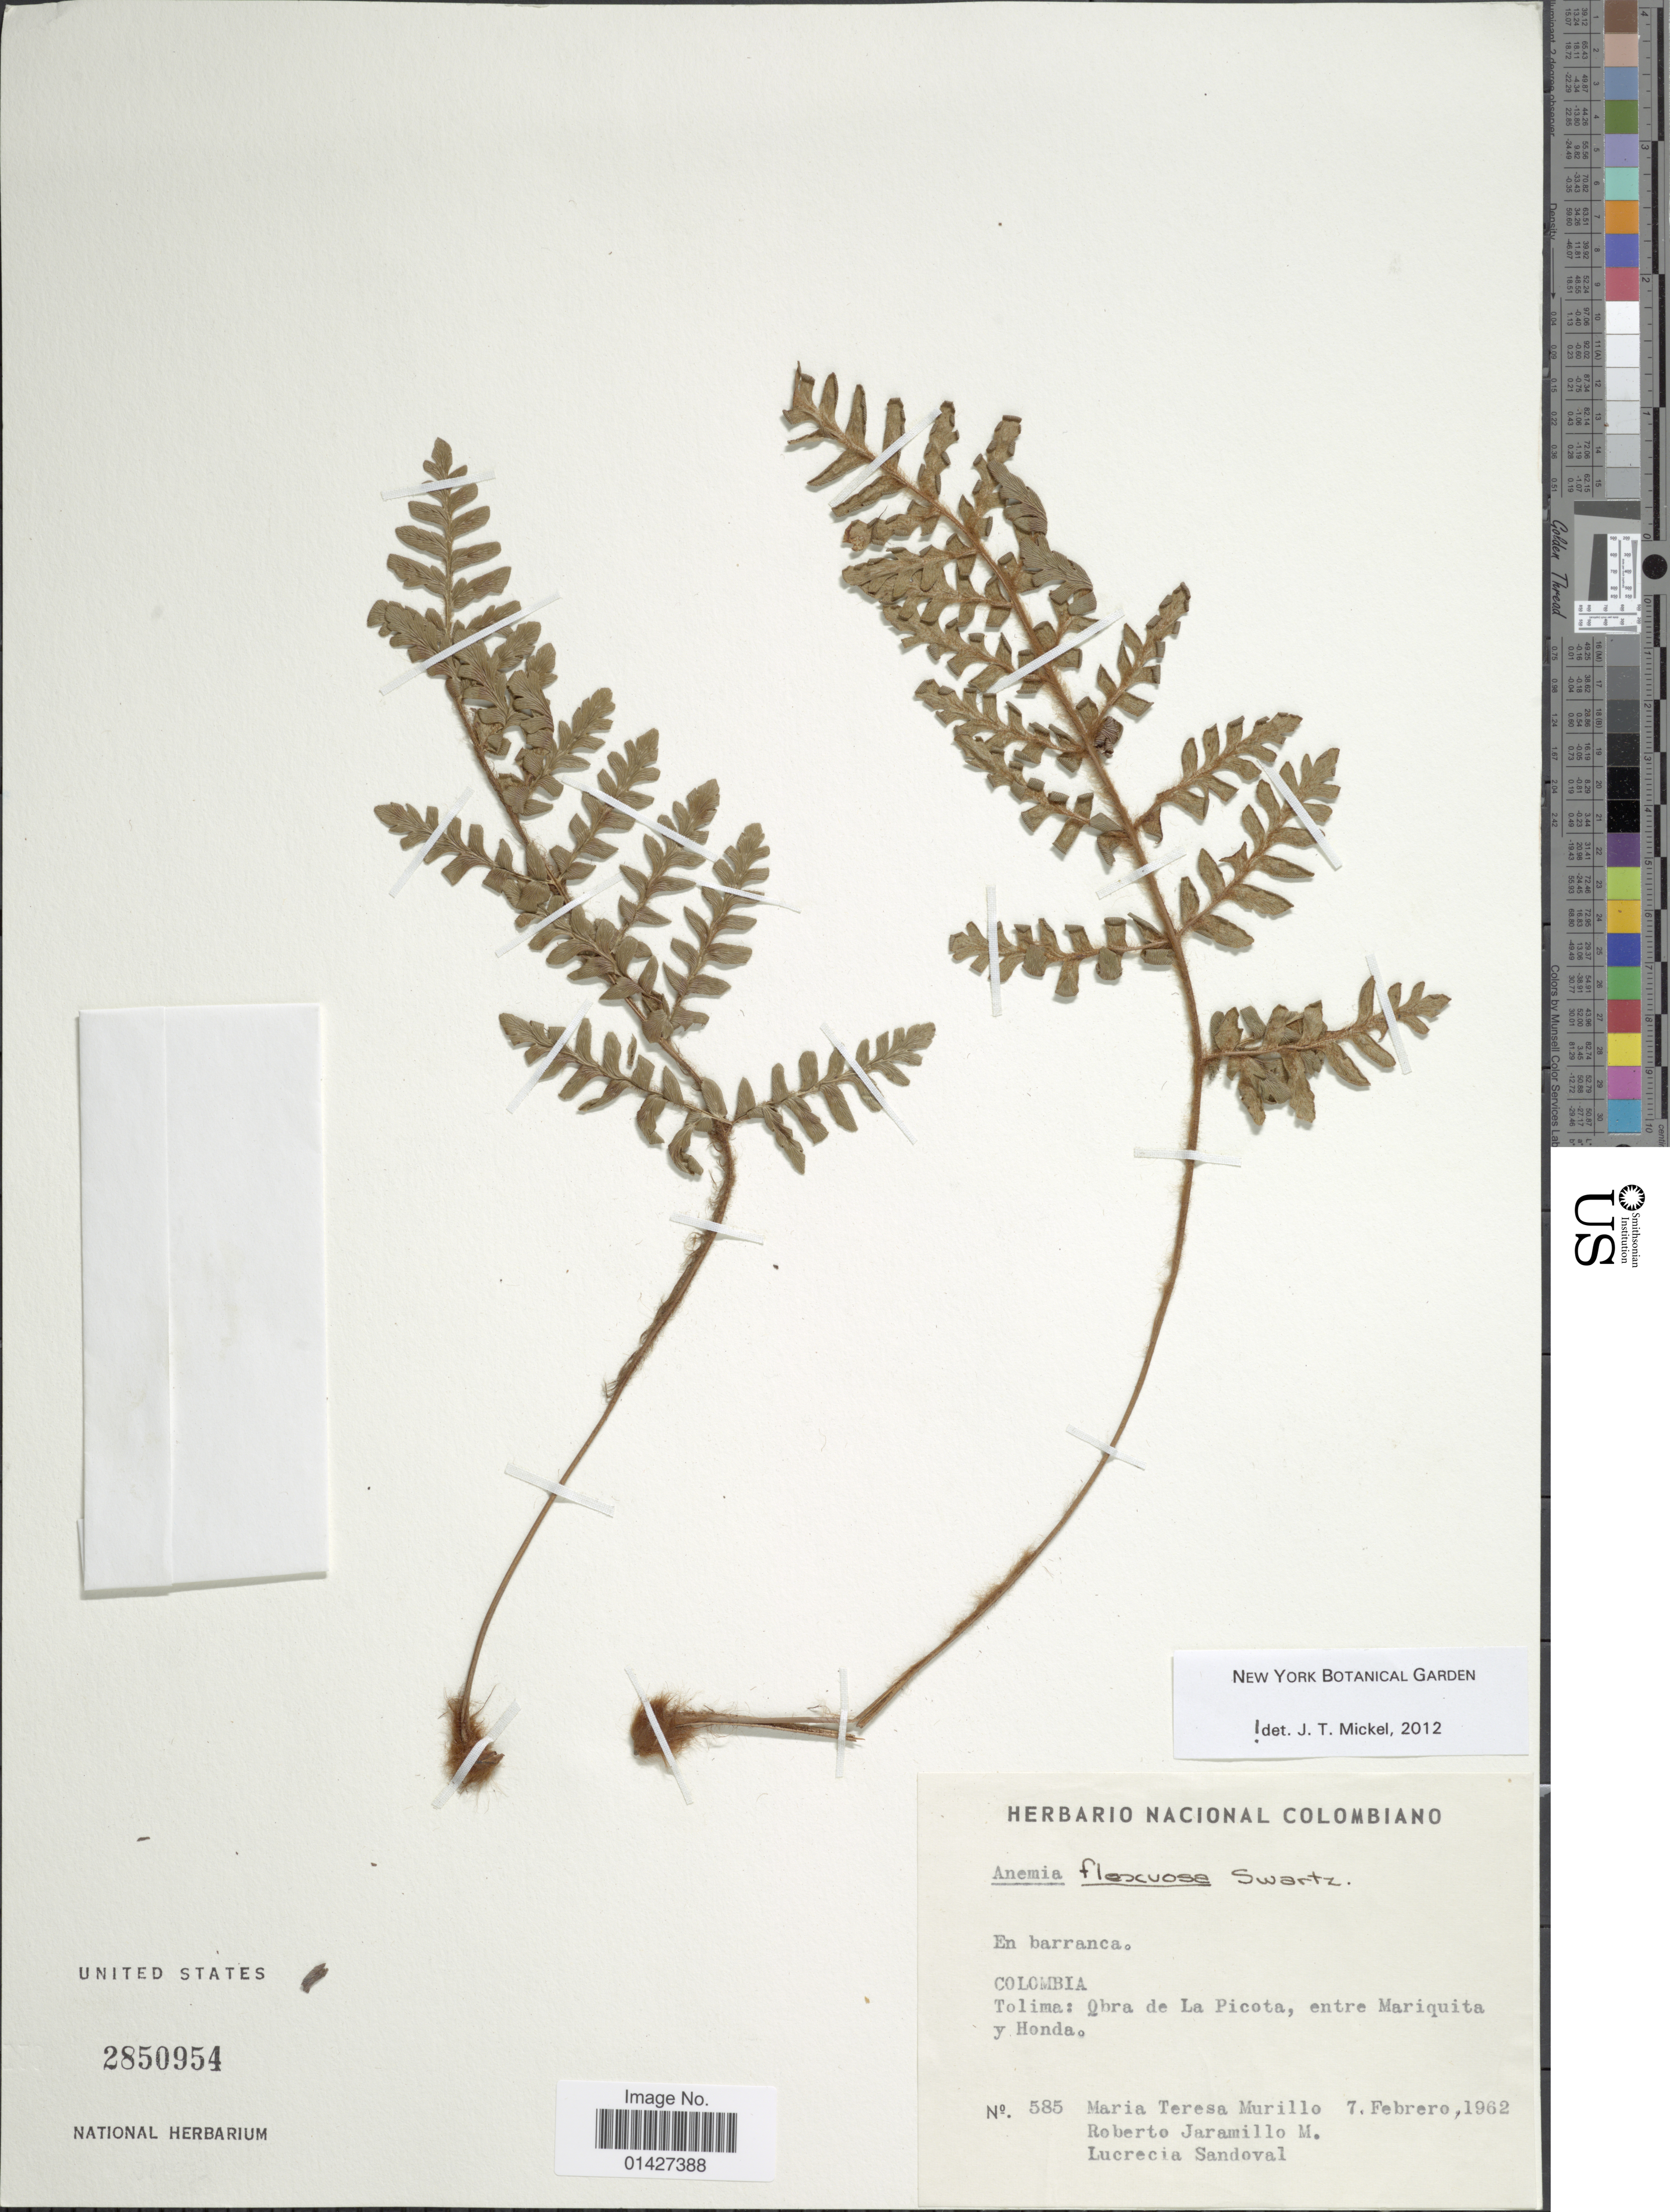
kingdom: Plantae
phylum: Tracheophyta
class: Polypodiopsida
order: Schizaeales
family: Anemiaceae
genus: Anemia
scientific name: Anemia flexuosa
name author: (Savigny) Sw.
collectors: M. Murillo, R. Jaramillo M. & L. Sandoval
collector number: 585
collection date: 1962-02-07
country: Colombia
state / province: Tolima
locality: En barranca. Qbra de La Picota, entre Mariquita y Honda.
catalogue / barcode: US 2850954